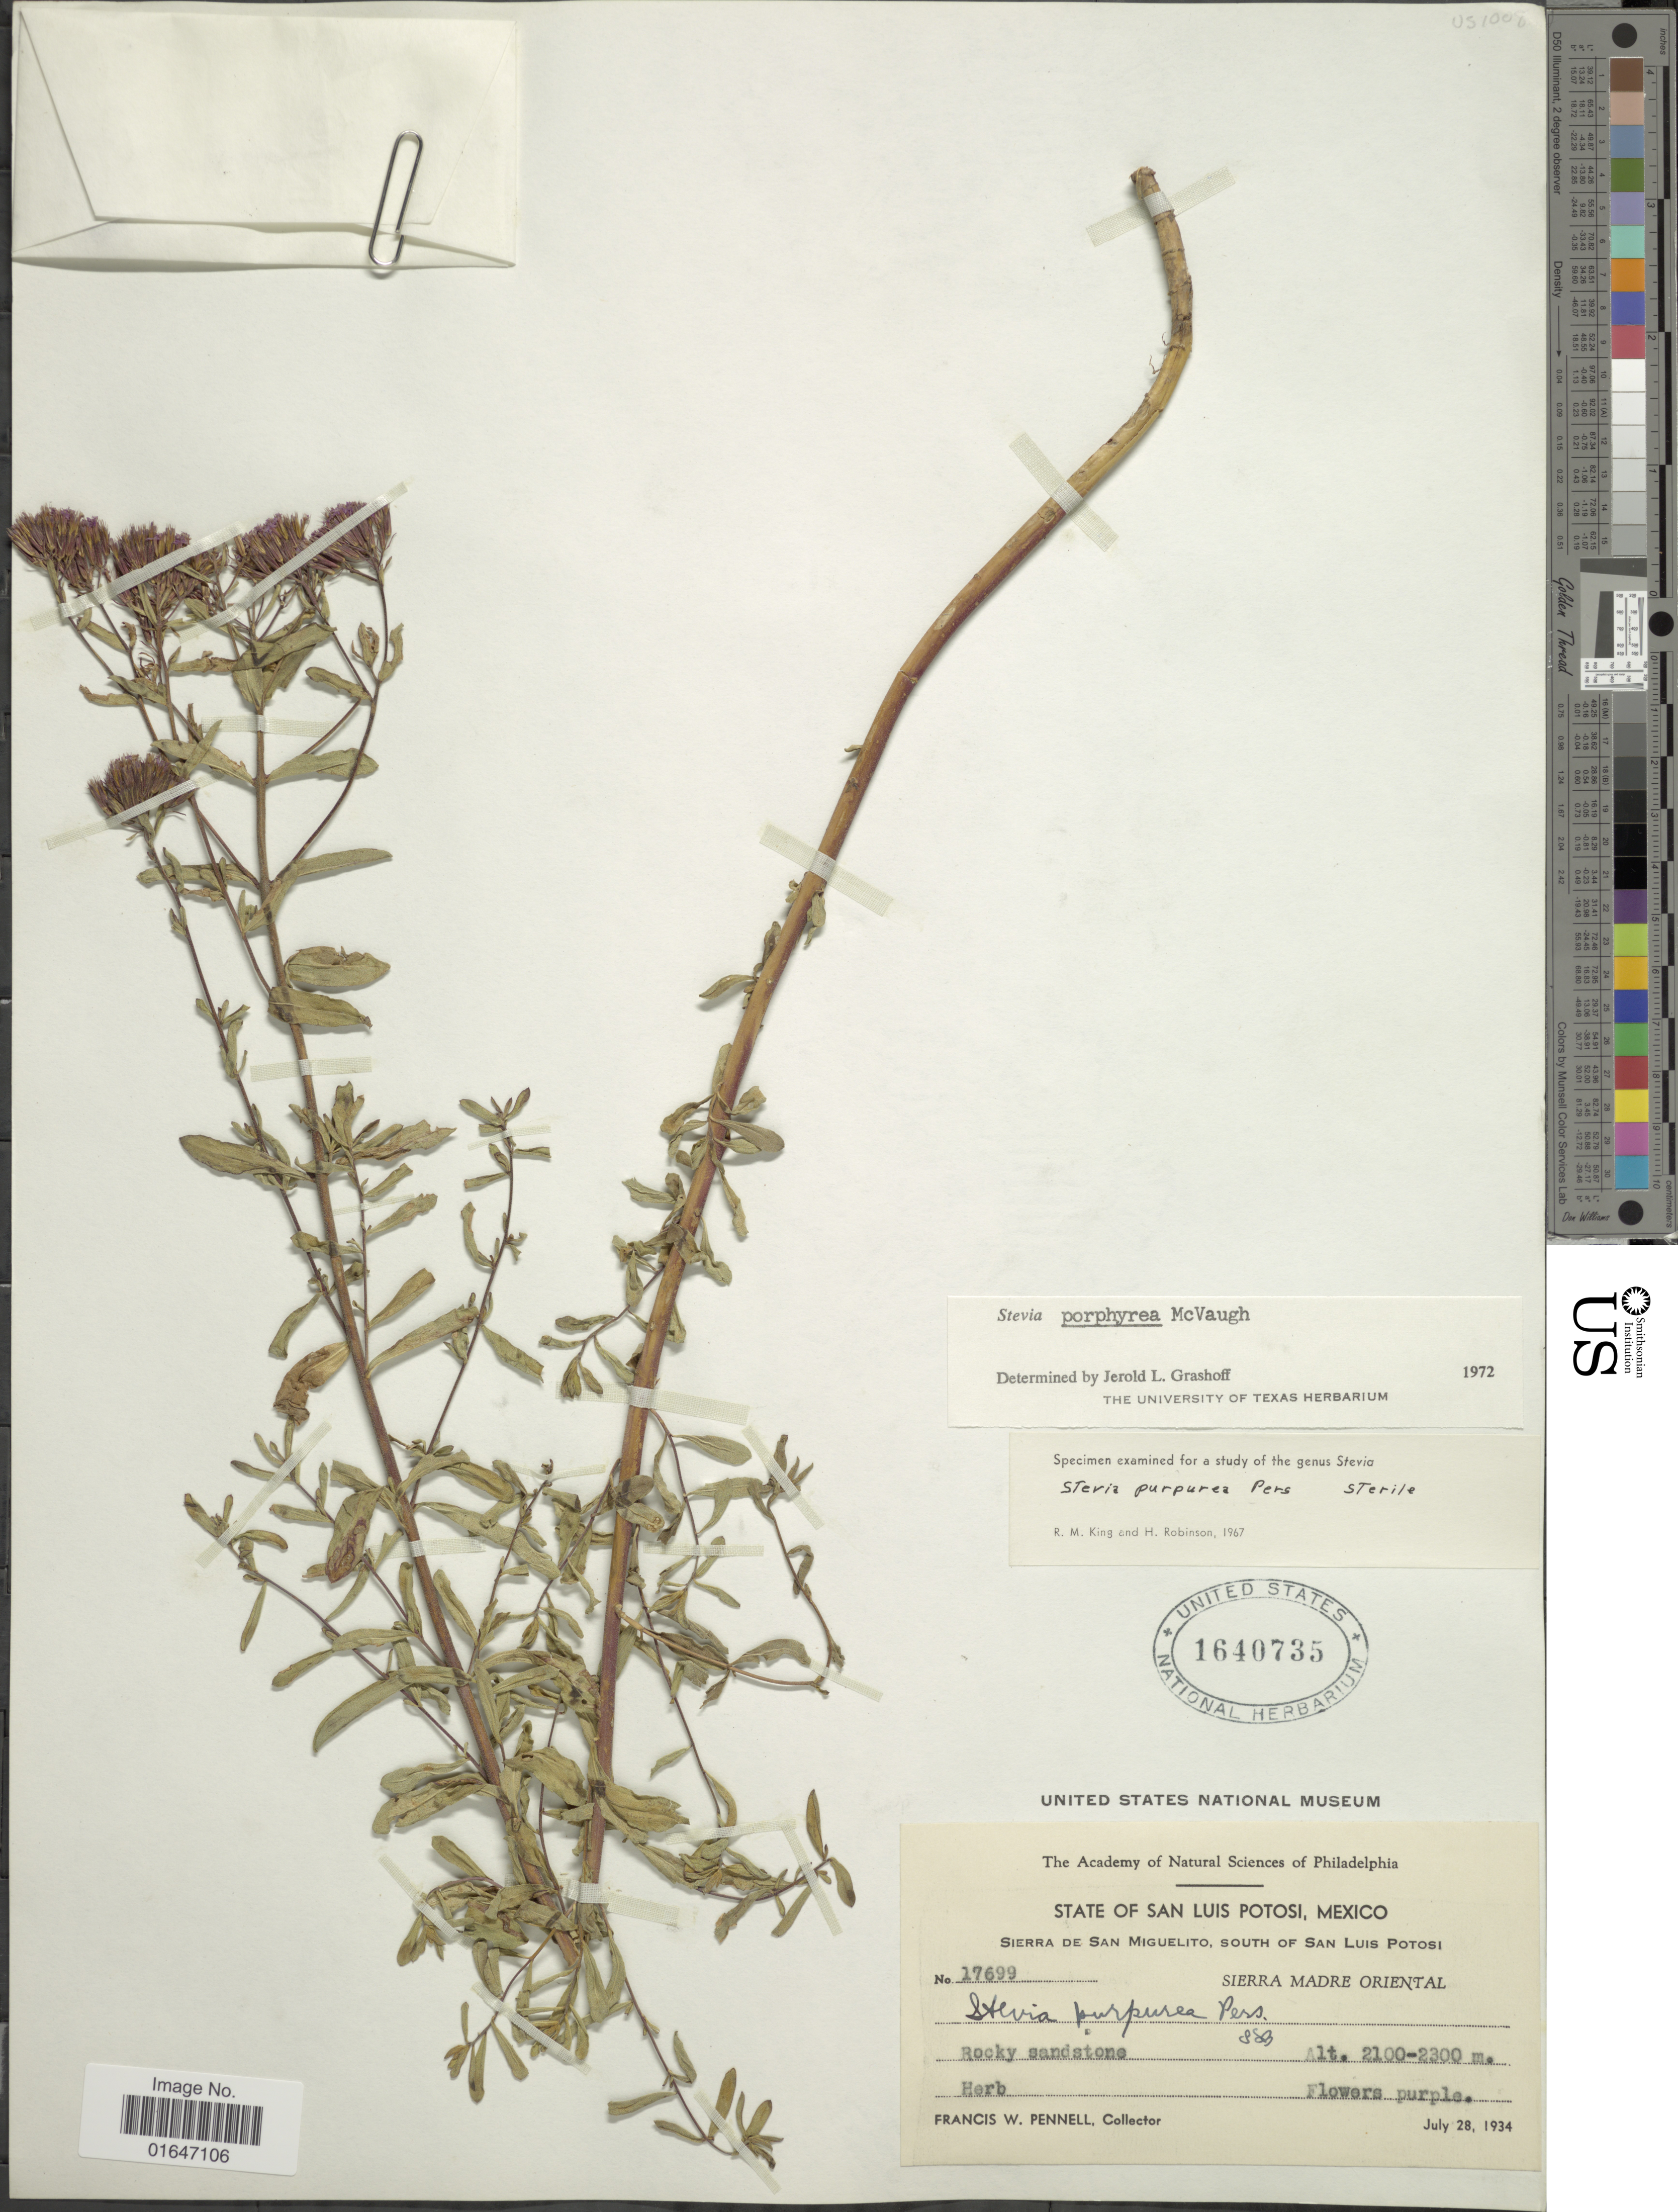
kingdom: Plantae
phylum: Tracheophyta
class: Magnoliopsida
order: Asterales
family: Asteraceae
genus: Stevia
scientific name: Stevia porphyrea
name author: McVaugh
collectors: F. W. Pennell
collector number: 17699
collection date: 1934-07-28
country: Mexico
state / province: San Luis Potosí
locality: State of San Luis Potosi, Sierra de San Miguelito, South of San Luis Pass. Sierra Madre Oriental, Rocky Sandstone.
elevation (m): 2100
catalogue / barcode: US 1640735